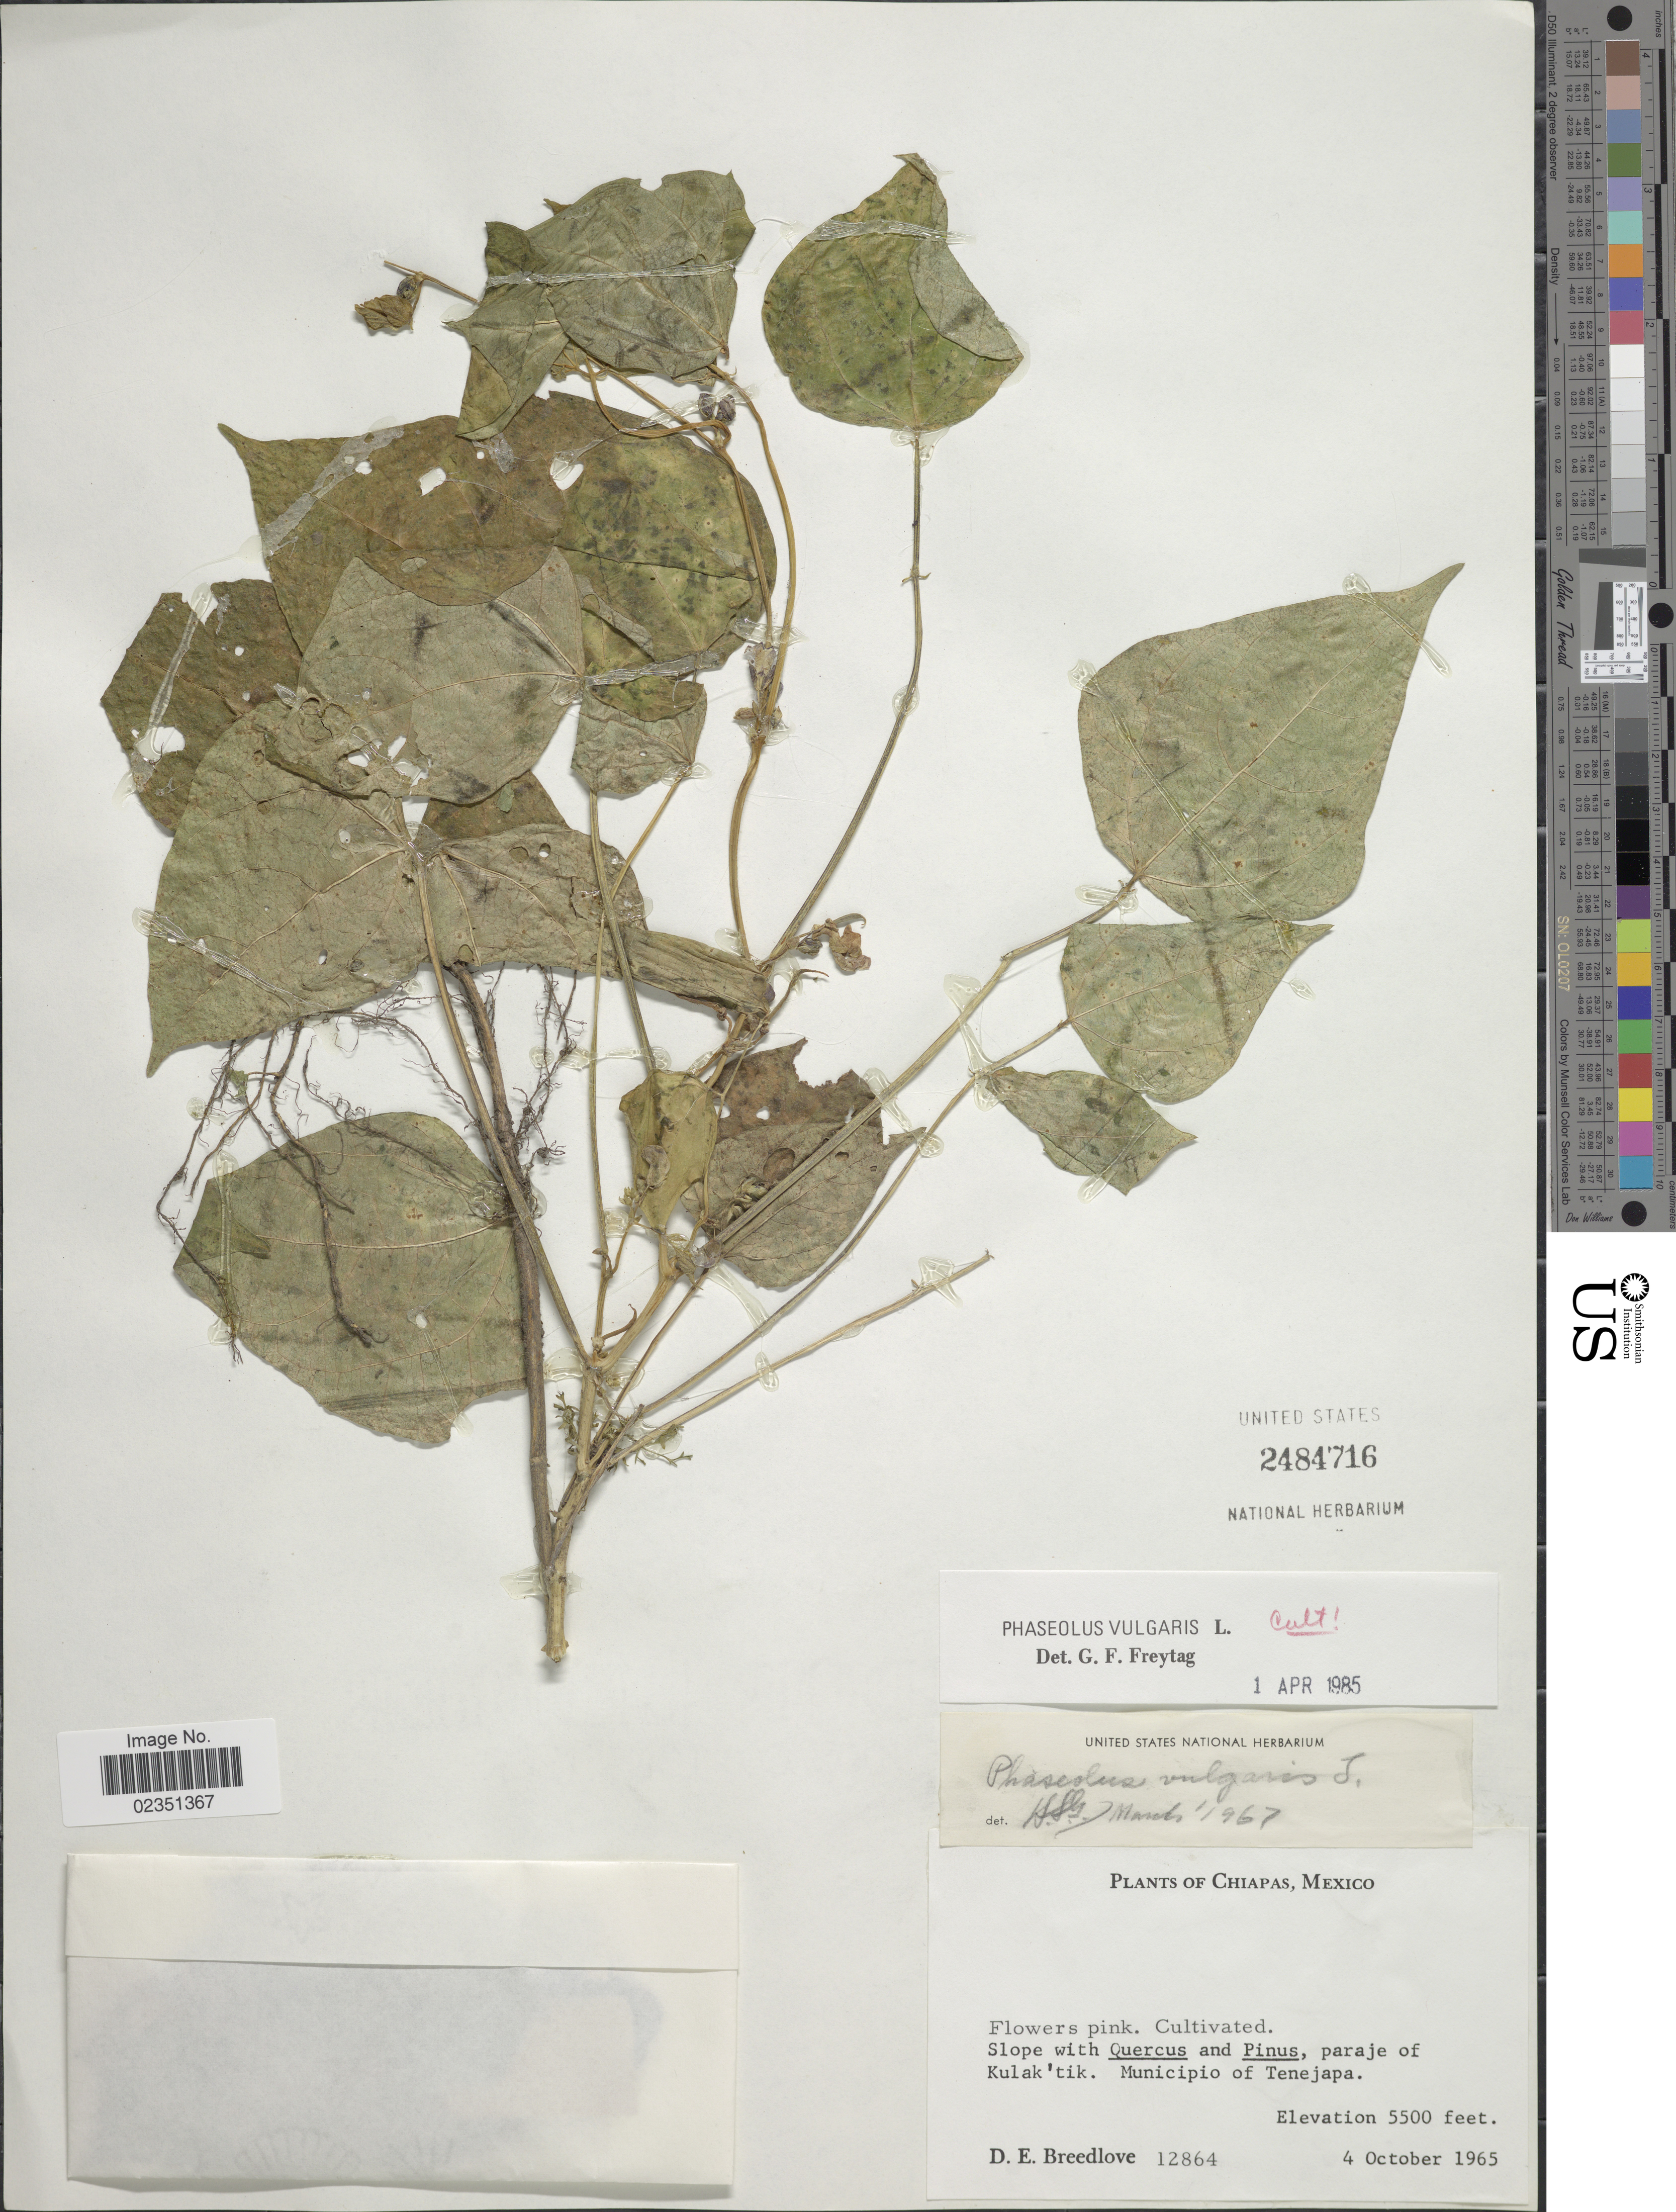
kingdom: Plantae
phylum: Tracheophyta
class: Magnoliopsida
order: Fabales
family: Fabaceae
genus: Phaseolus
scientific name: Phaseolus vulgaris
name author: L.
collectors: D. E. Breedlove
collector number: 12864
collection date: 1965-10-04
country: Mexico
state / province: Chiapas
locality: Paraje of Kulak'tik. Municipio of Tenejapa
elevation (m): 1676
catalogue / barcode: US 2484716